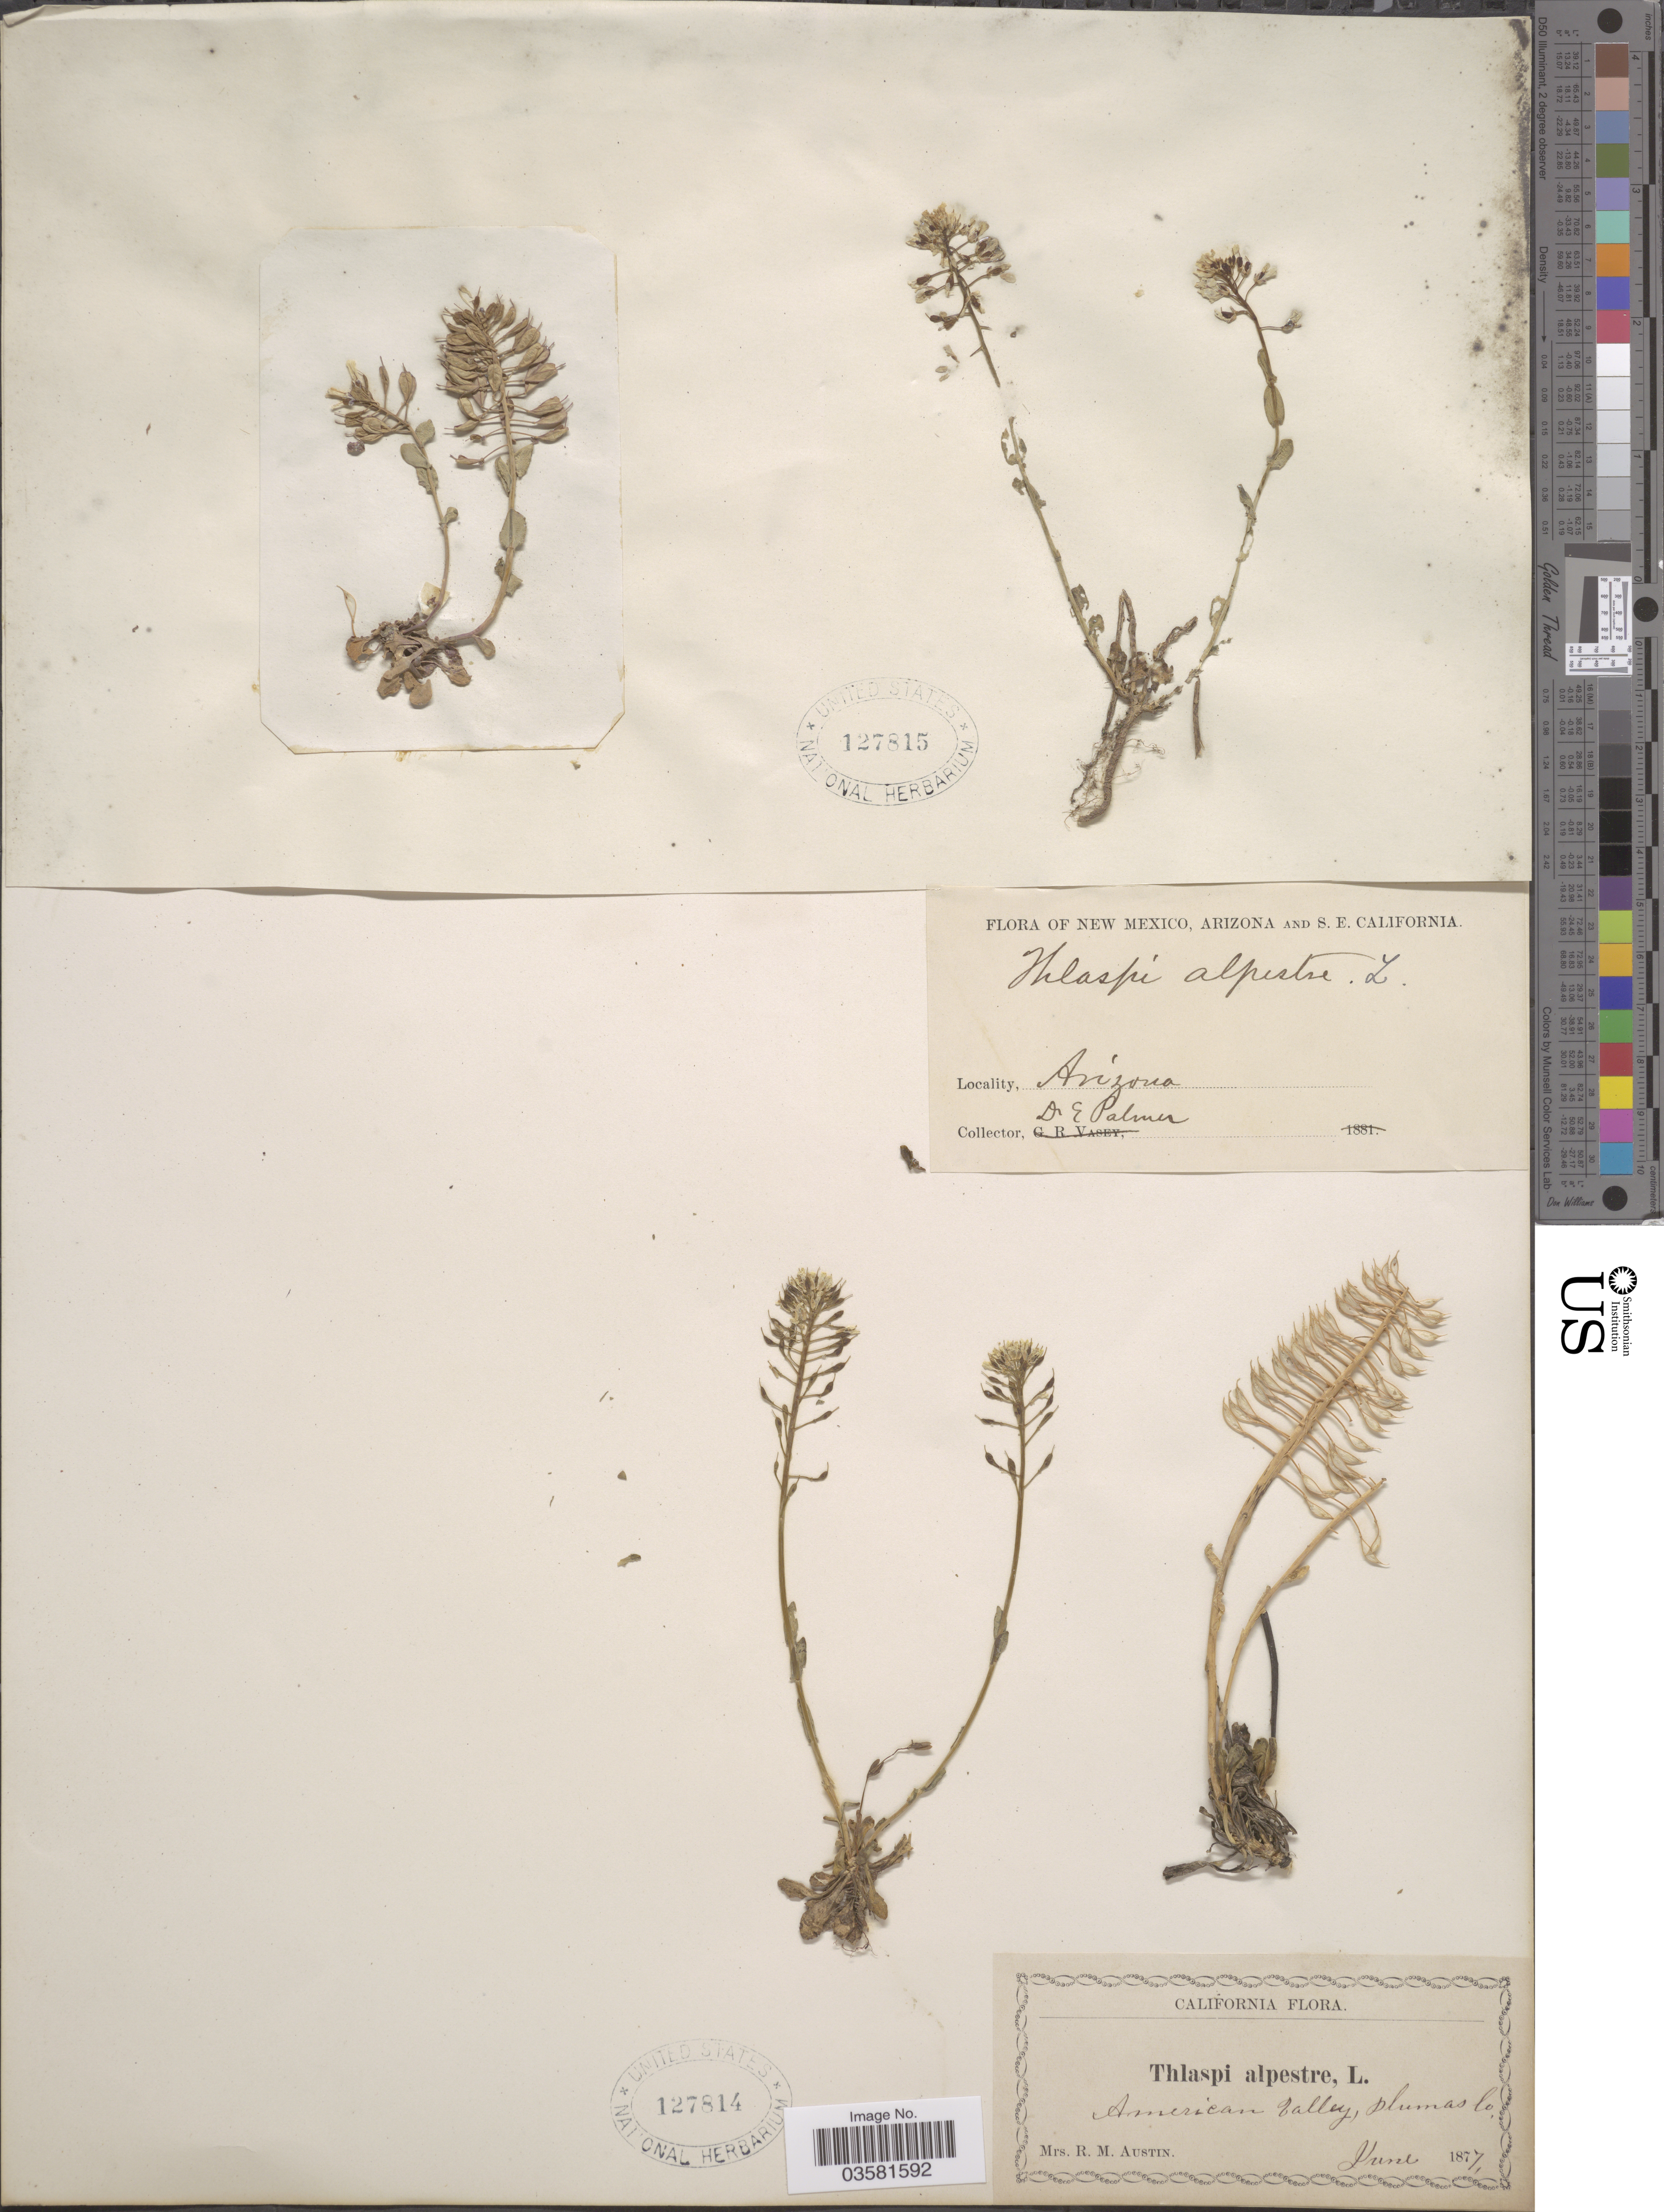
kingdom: Plantae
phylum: Tracheophyta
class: Magnoliopsida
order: Brassicales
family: Brassicaceae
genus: Thlaspi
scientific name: Thlaspi californicum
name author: S. Watson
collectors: E. Palmer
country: United States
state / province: Arizona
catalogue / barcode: US 127815